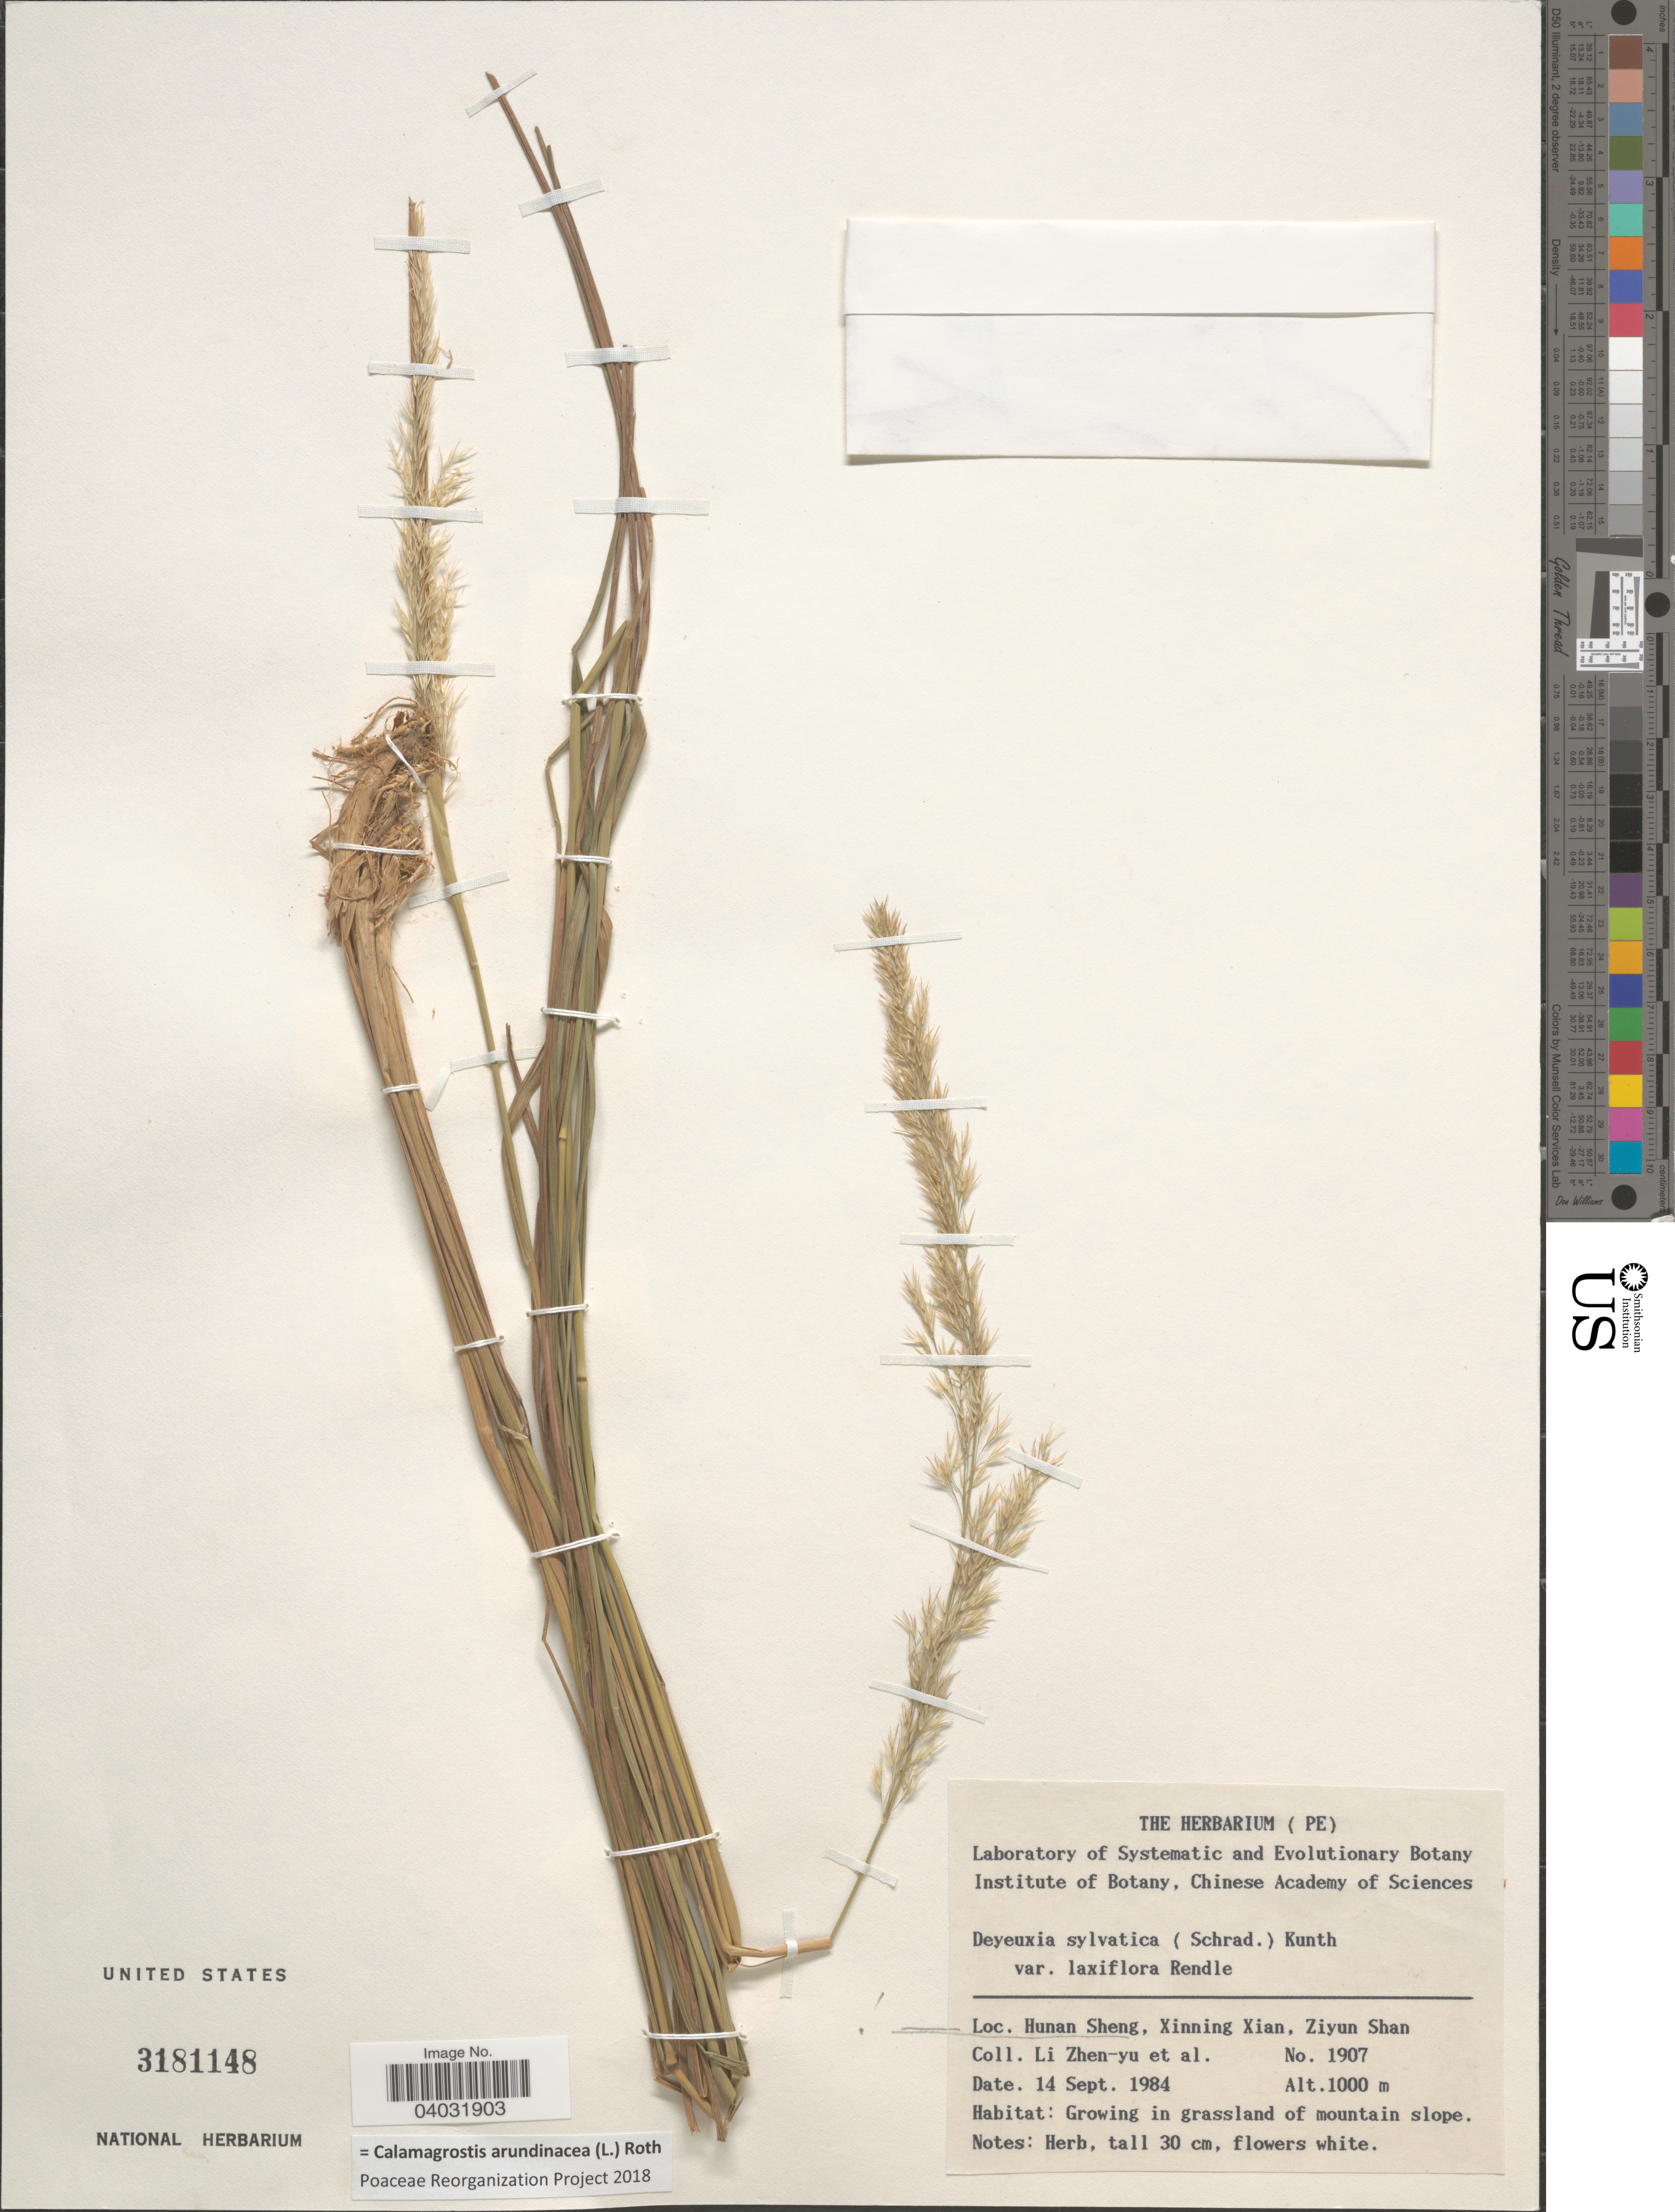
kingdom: Plantae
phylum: Tracheophyta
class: Liliopsida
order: Poales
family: Poaceae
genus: Calamagrostis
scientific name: Calamagrostis arundinacea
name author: (L.) Roth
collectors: Z. Y. Li & et al.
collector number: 1907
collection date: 1984-09-14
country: China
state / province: Hunan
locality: Hunan Sheng, Xinning Xian, Ziyun Shan.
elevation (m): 1000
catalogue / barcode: US 3181148